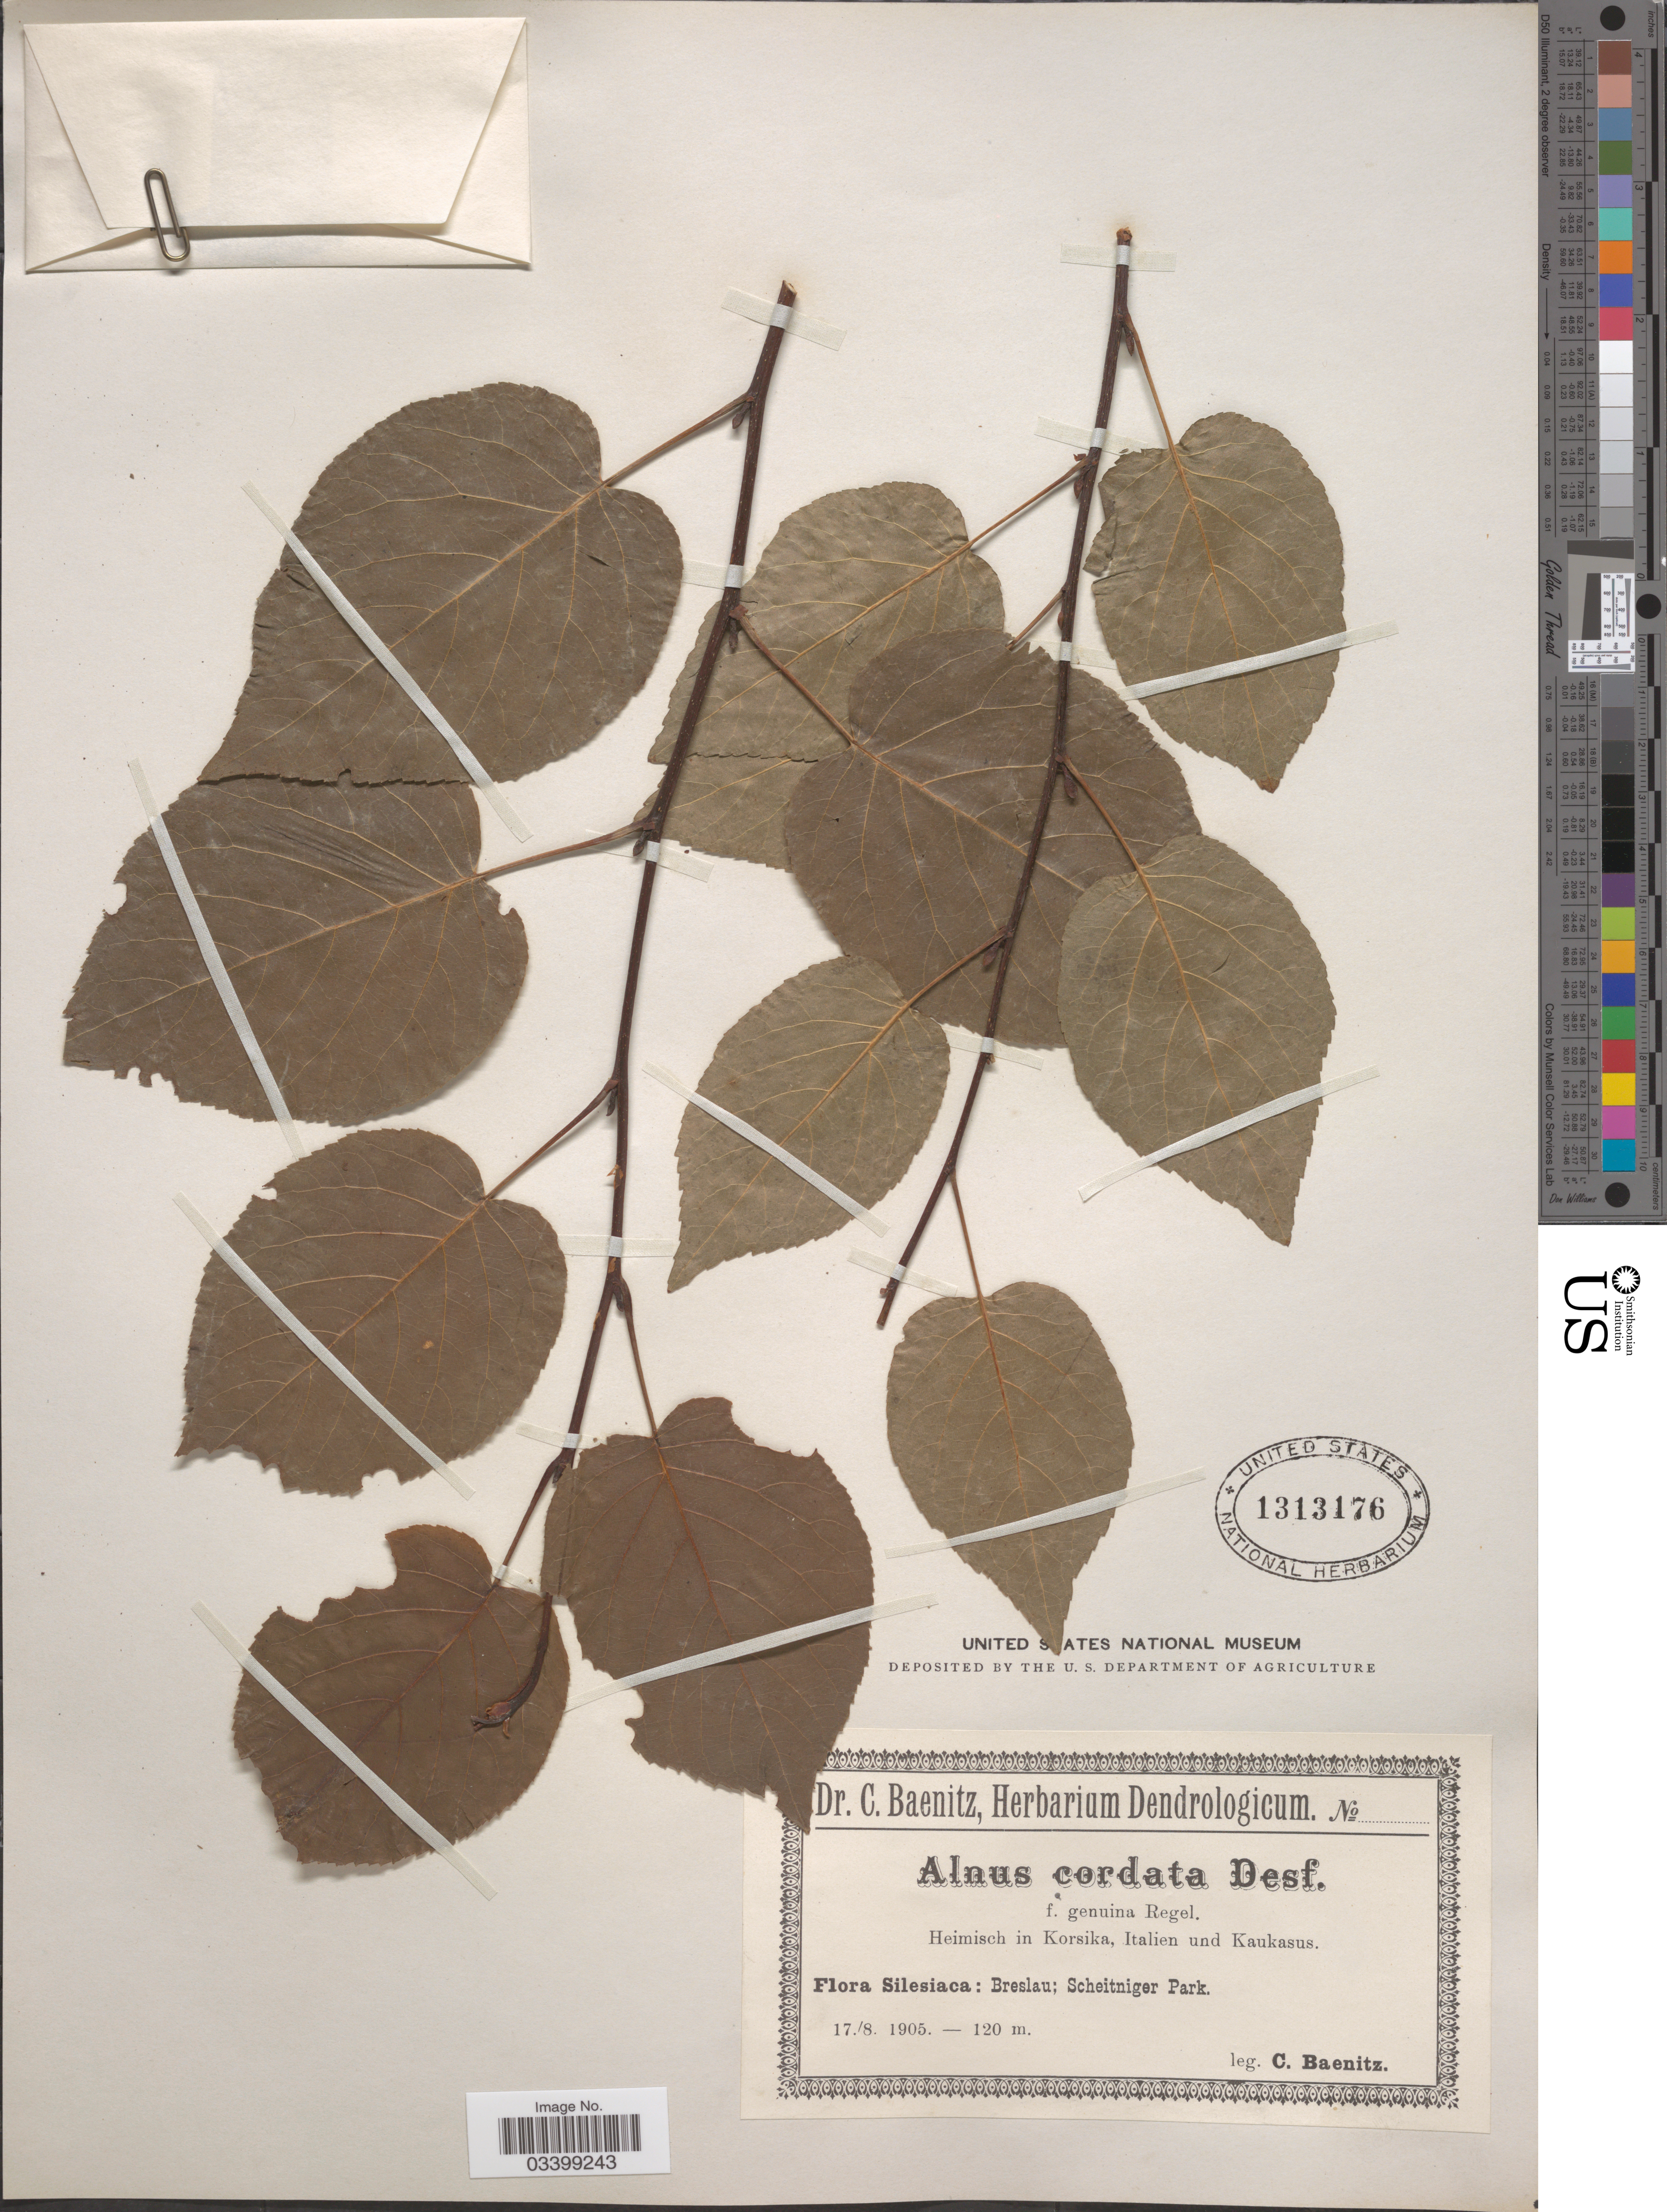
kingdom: Plantae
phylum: Tracheophyta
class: Magnoliopsida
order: Fagales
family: Betulaceae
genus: Alnus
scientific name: Alnus cordata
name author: (Loisel.) Duby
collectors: C. G. Baenitz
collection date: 1905-08-17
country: Poland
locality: Silesiaca: Breslau; Scheitniger Park.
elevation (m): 120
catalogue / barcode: US 1313176